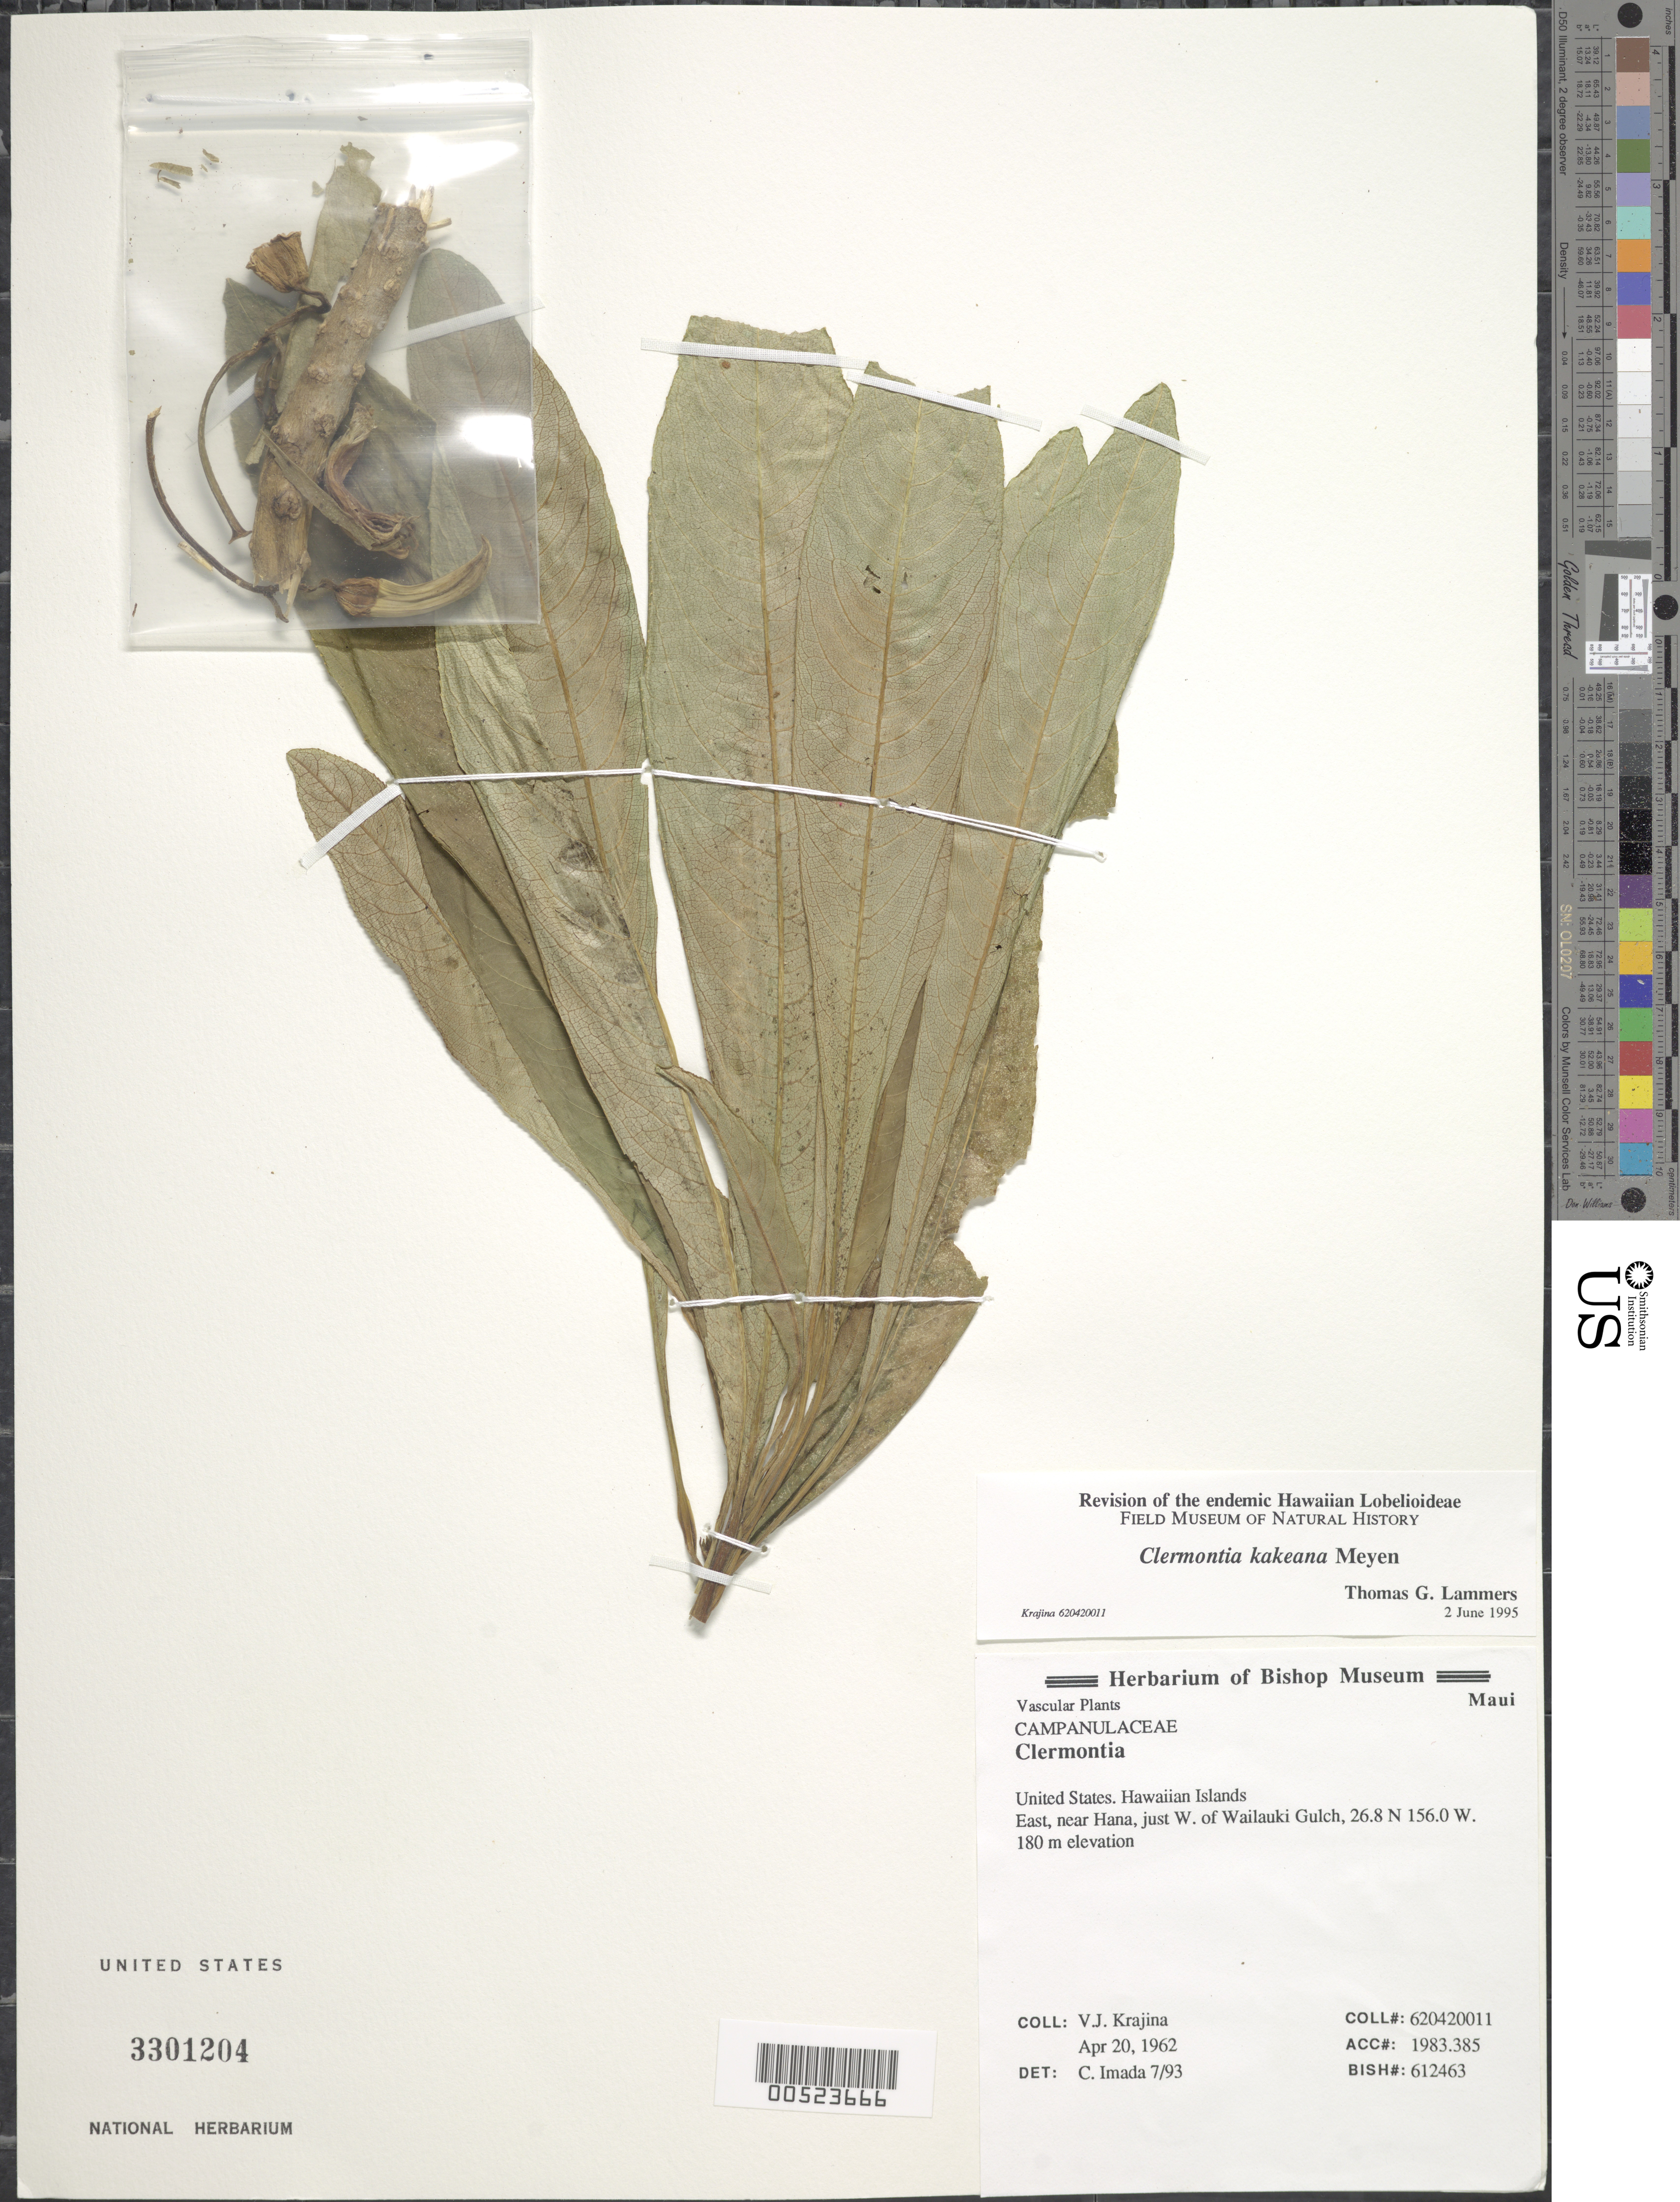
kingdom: Plantae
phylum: Tracheophyta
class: Magnoliopsida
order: Asterales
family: Campanulaceae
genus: Clermontia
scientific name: Clermontia kakeana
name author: Meyen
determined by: Lammers, T. G.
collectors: V. Krajina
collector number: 620420011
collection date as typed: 20 Apr 1962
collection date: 1962-04-20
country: United States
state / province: Hawaii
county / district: Maui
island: Maui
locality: E Maui, near Hana, just W of Wailauki Gulch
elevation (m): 180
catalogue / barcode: US 3301204